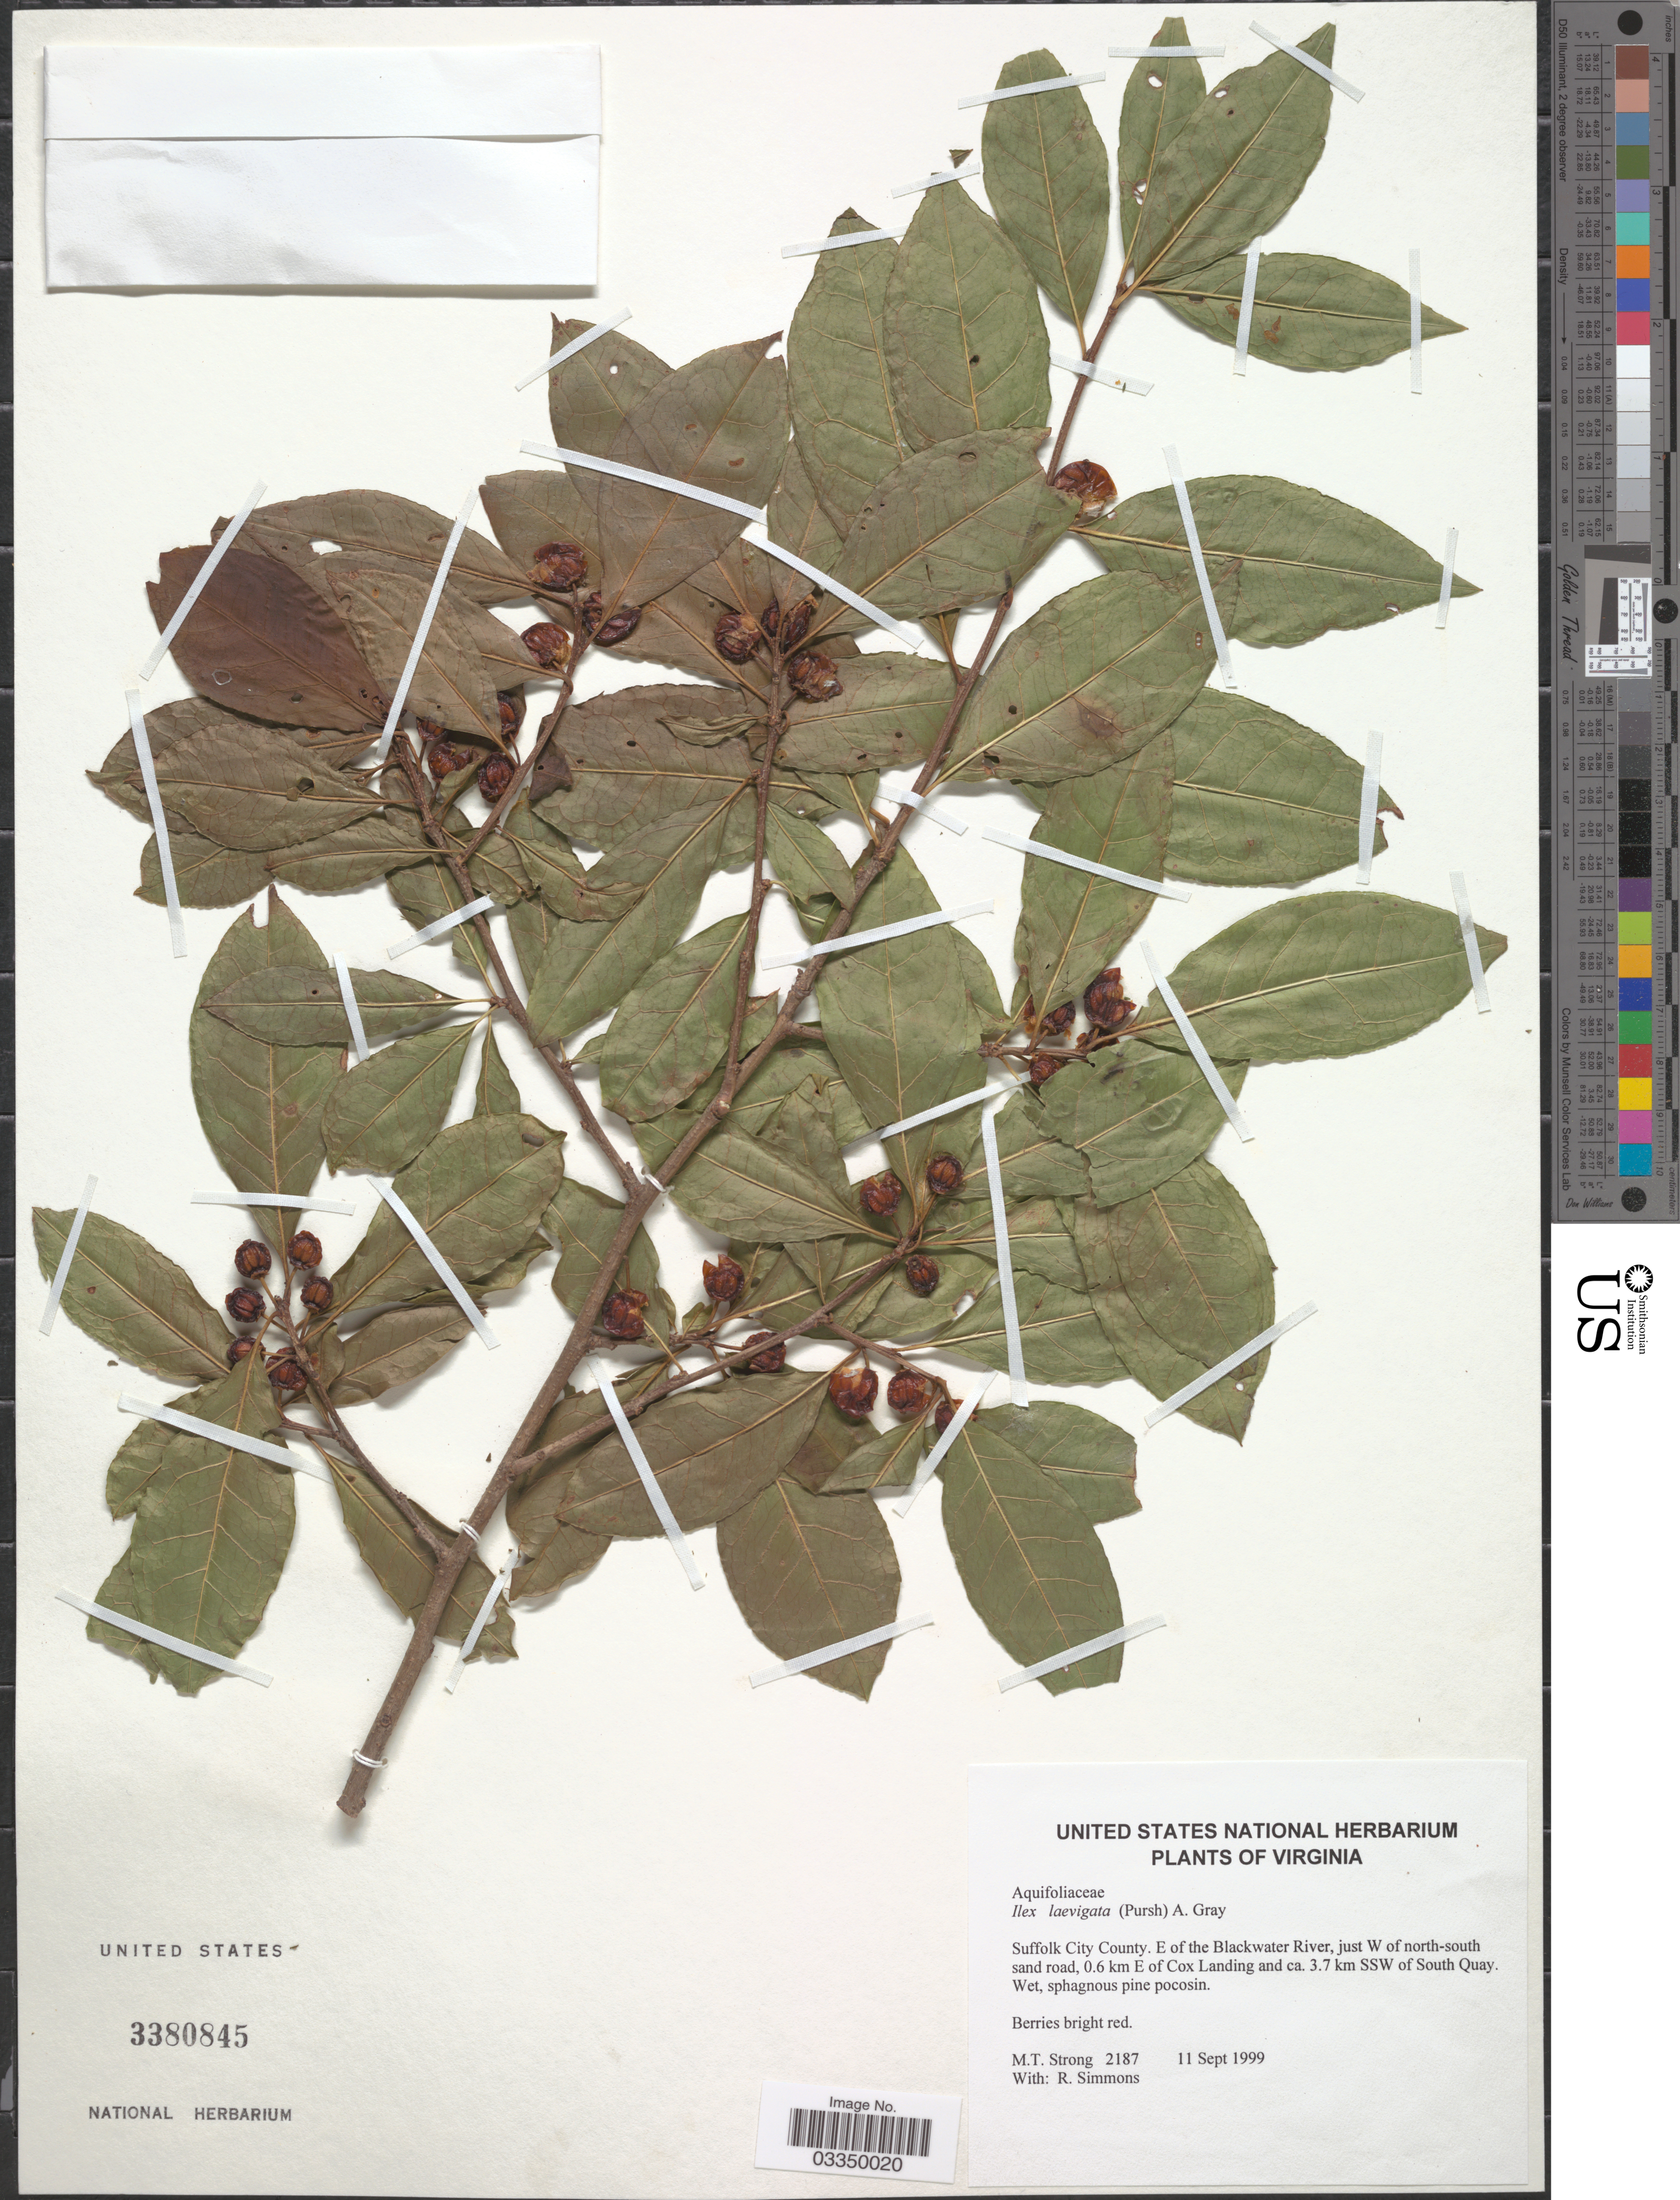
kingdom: Plantae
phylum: Tracheophyta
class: Magnoliopsida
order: Aquifoliales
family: Aquifoliaceae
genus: Ilex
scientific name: Ilex laevigata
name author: (Pursh) A. Gray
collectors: M. T. Strong & R. Simmons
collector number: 2187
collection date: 1999-09-11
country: United States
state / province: Virginia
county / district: City of Suffolk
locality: Suffolk City County. E of the Blackwater River, just W of north-south sand road, 0.6 km E of Cox Landing and ca. 3.7 km SSW of South Quay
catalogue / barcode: US 3380845